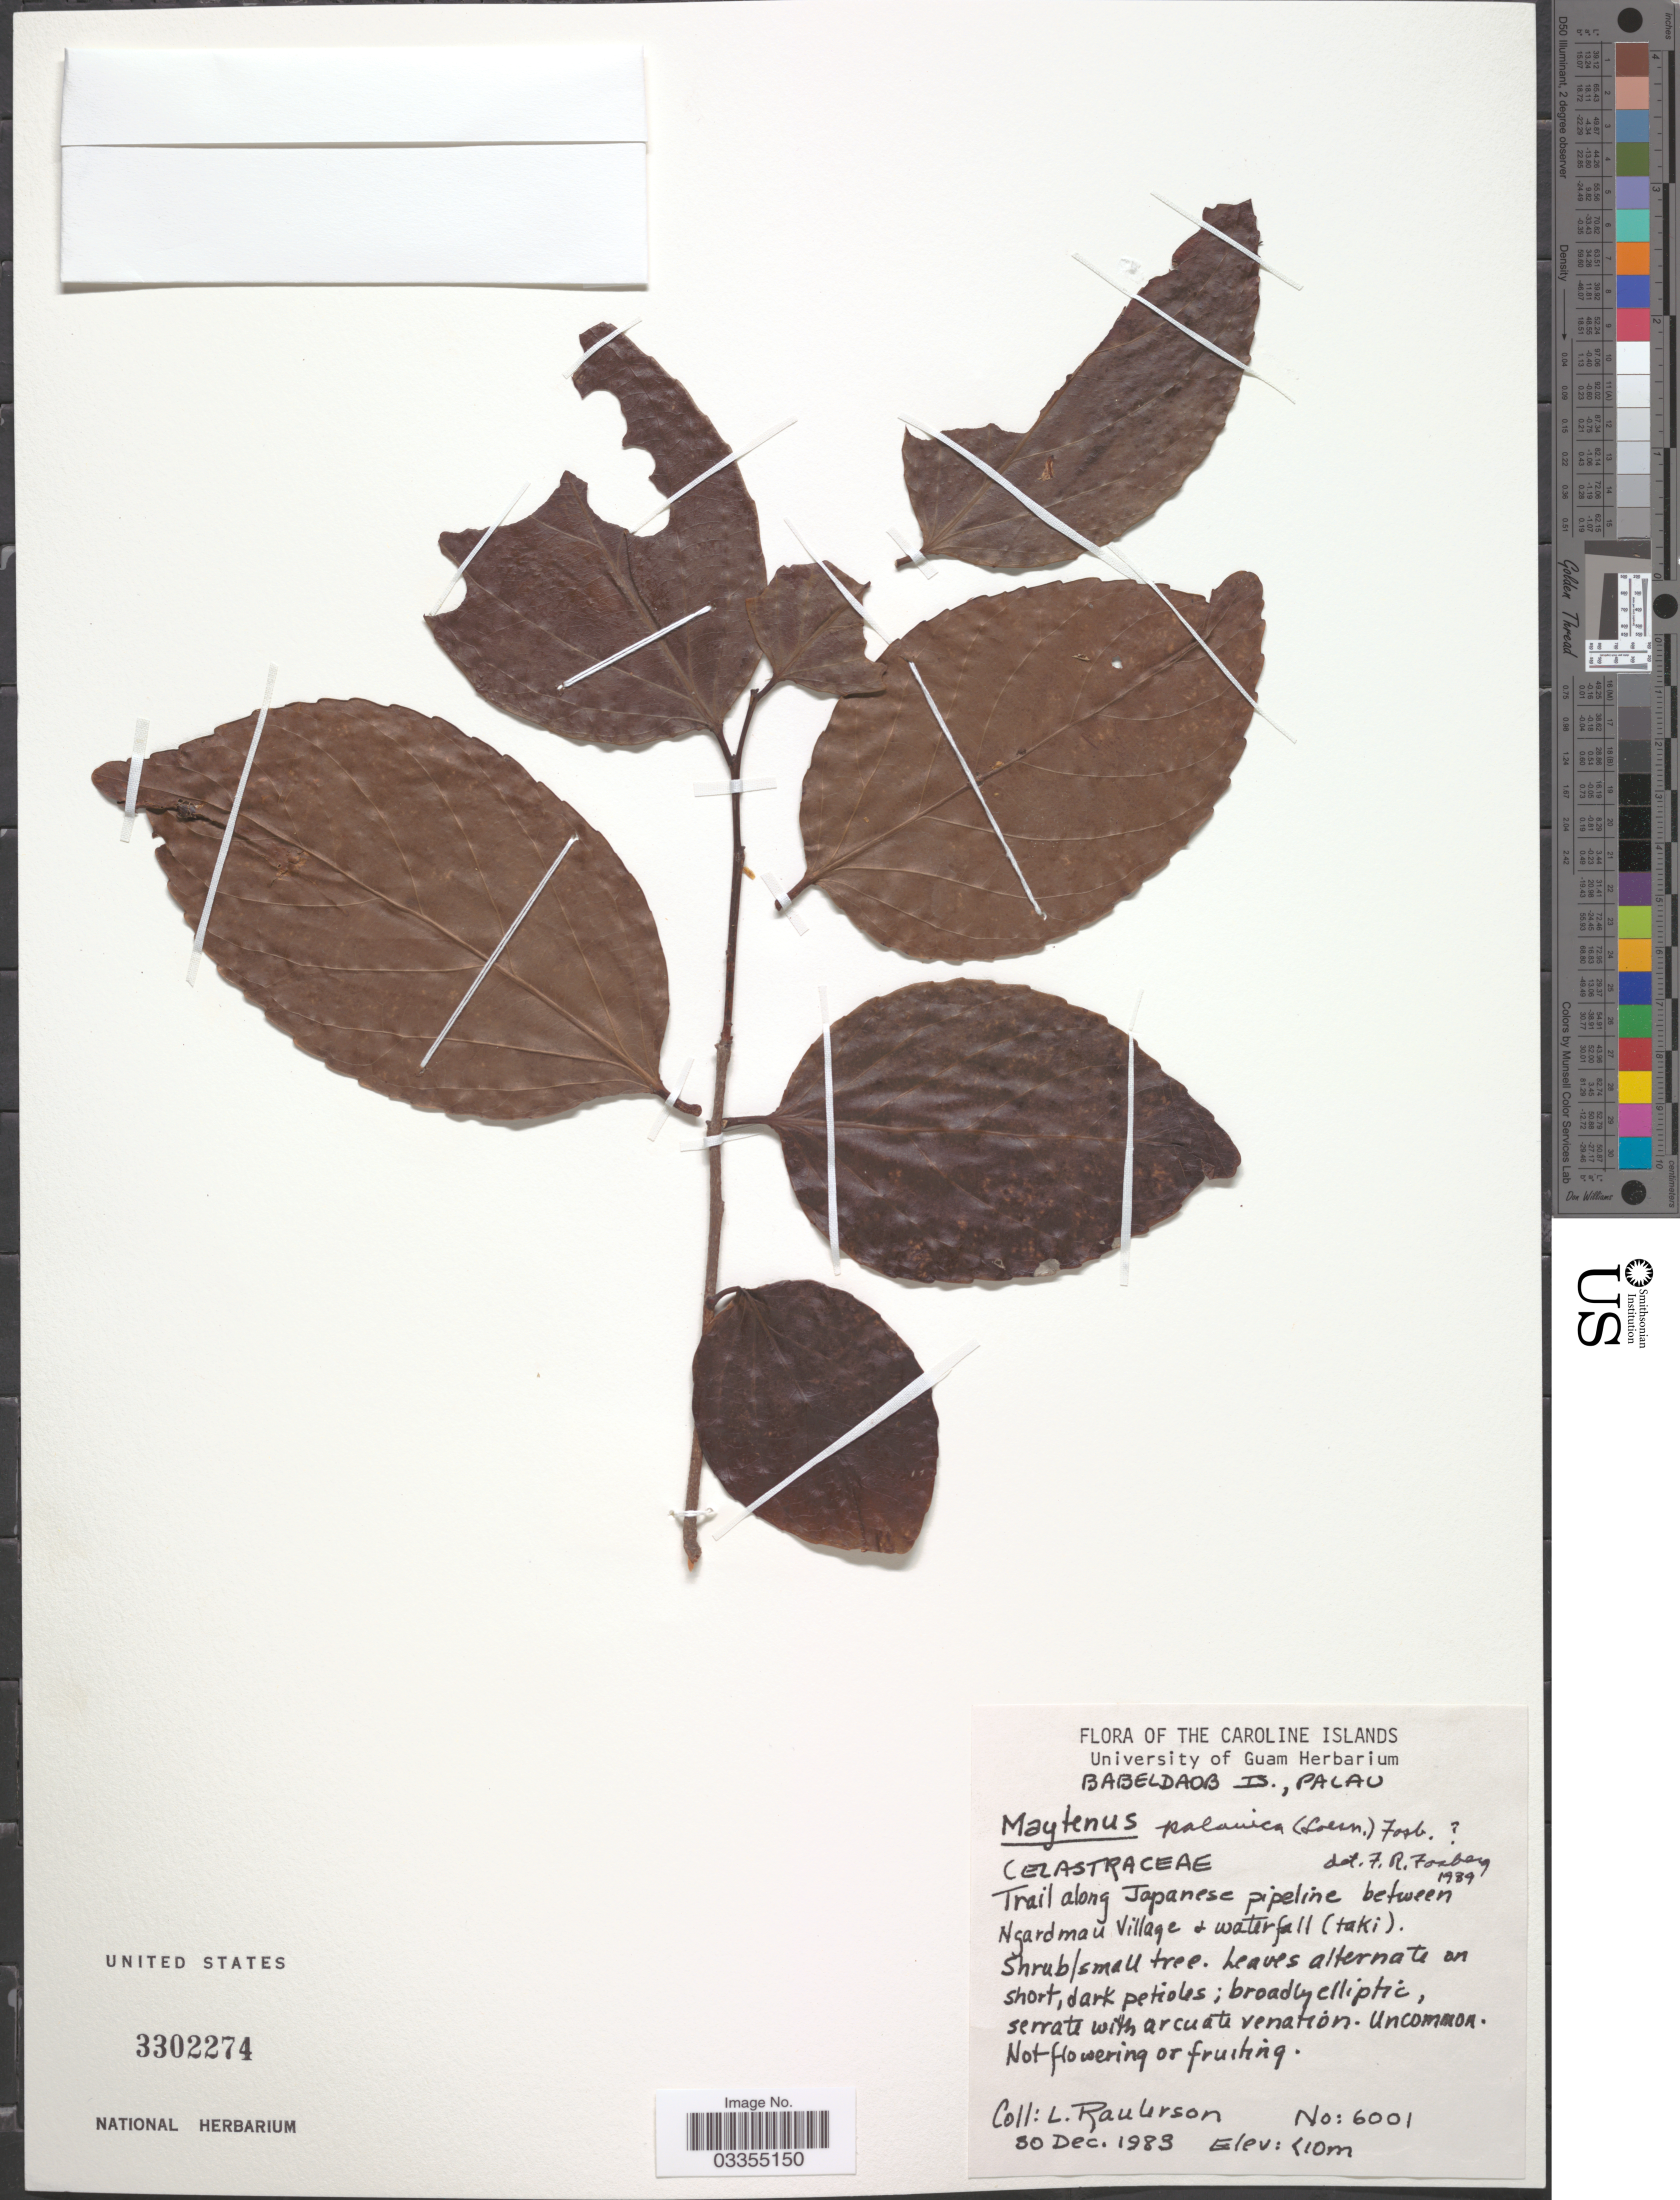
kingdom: Plantae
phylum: Tracheophyta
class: Magnoliopsida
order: Celastrales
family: Celastraceae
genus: Gymnosporia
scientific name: Gymnosporia palauica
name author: Loes.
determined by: Wagner, W. L., (BOT), Smithsonian Institution - National Museum of Natural History (UNITED STATES)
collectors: L. Raulerson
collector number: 6001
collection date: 1983-12-30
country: Palau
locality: The Caroline Islands. Babeldaob Is., Palau. Trail along Japanese pipeline between Ngardmau Village & waterfall (taki).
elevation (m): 10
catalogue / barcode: US 3302274